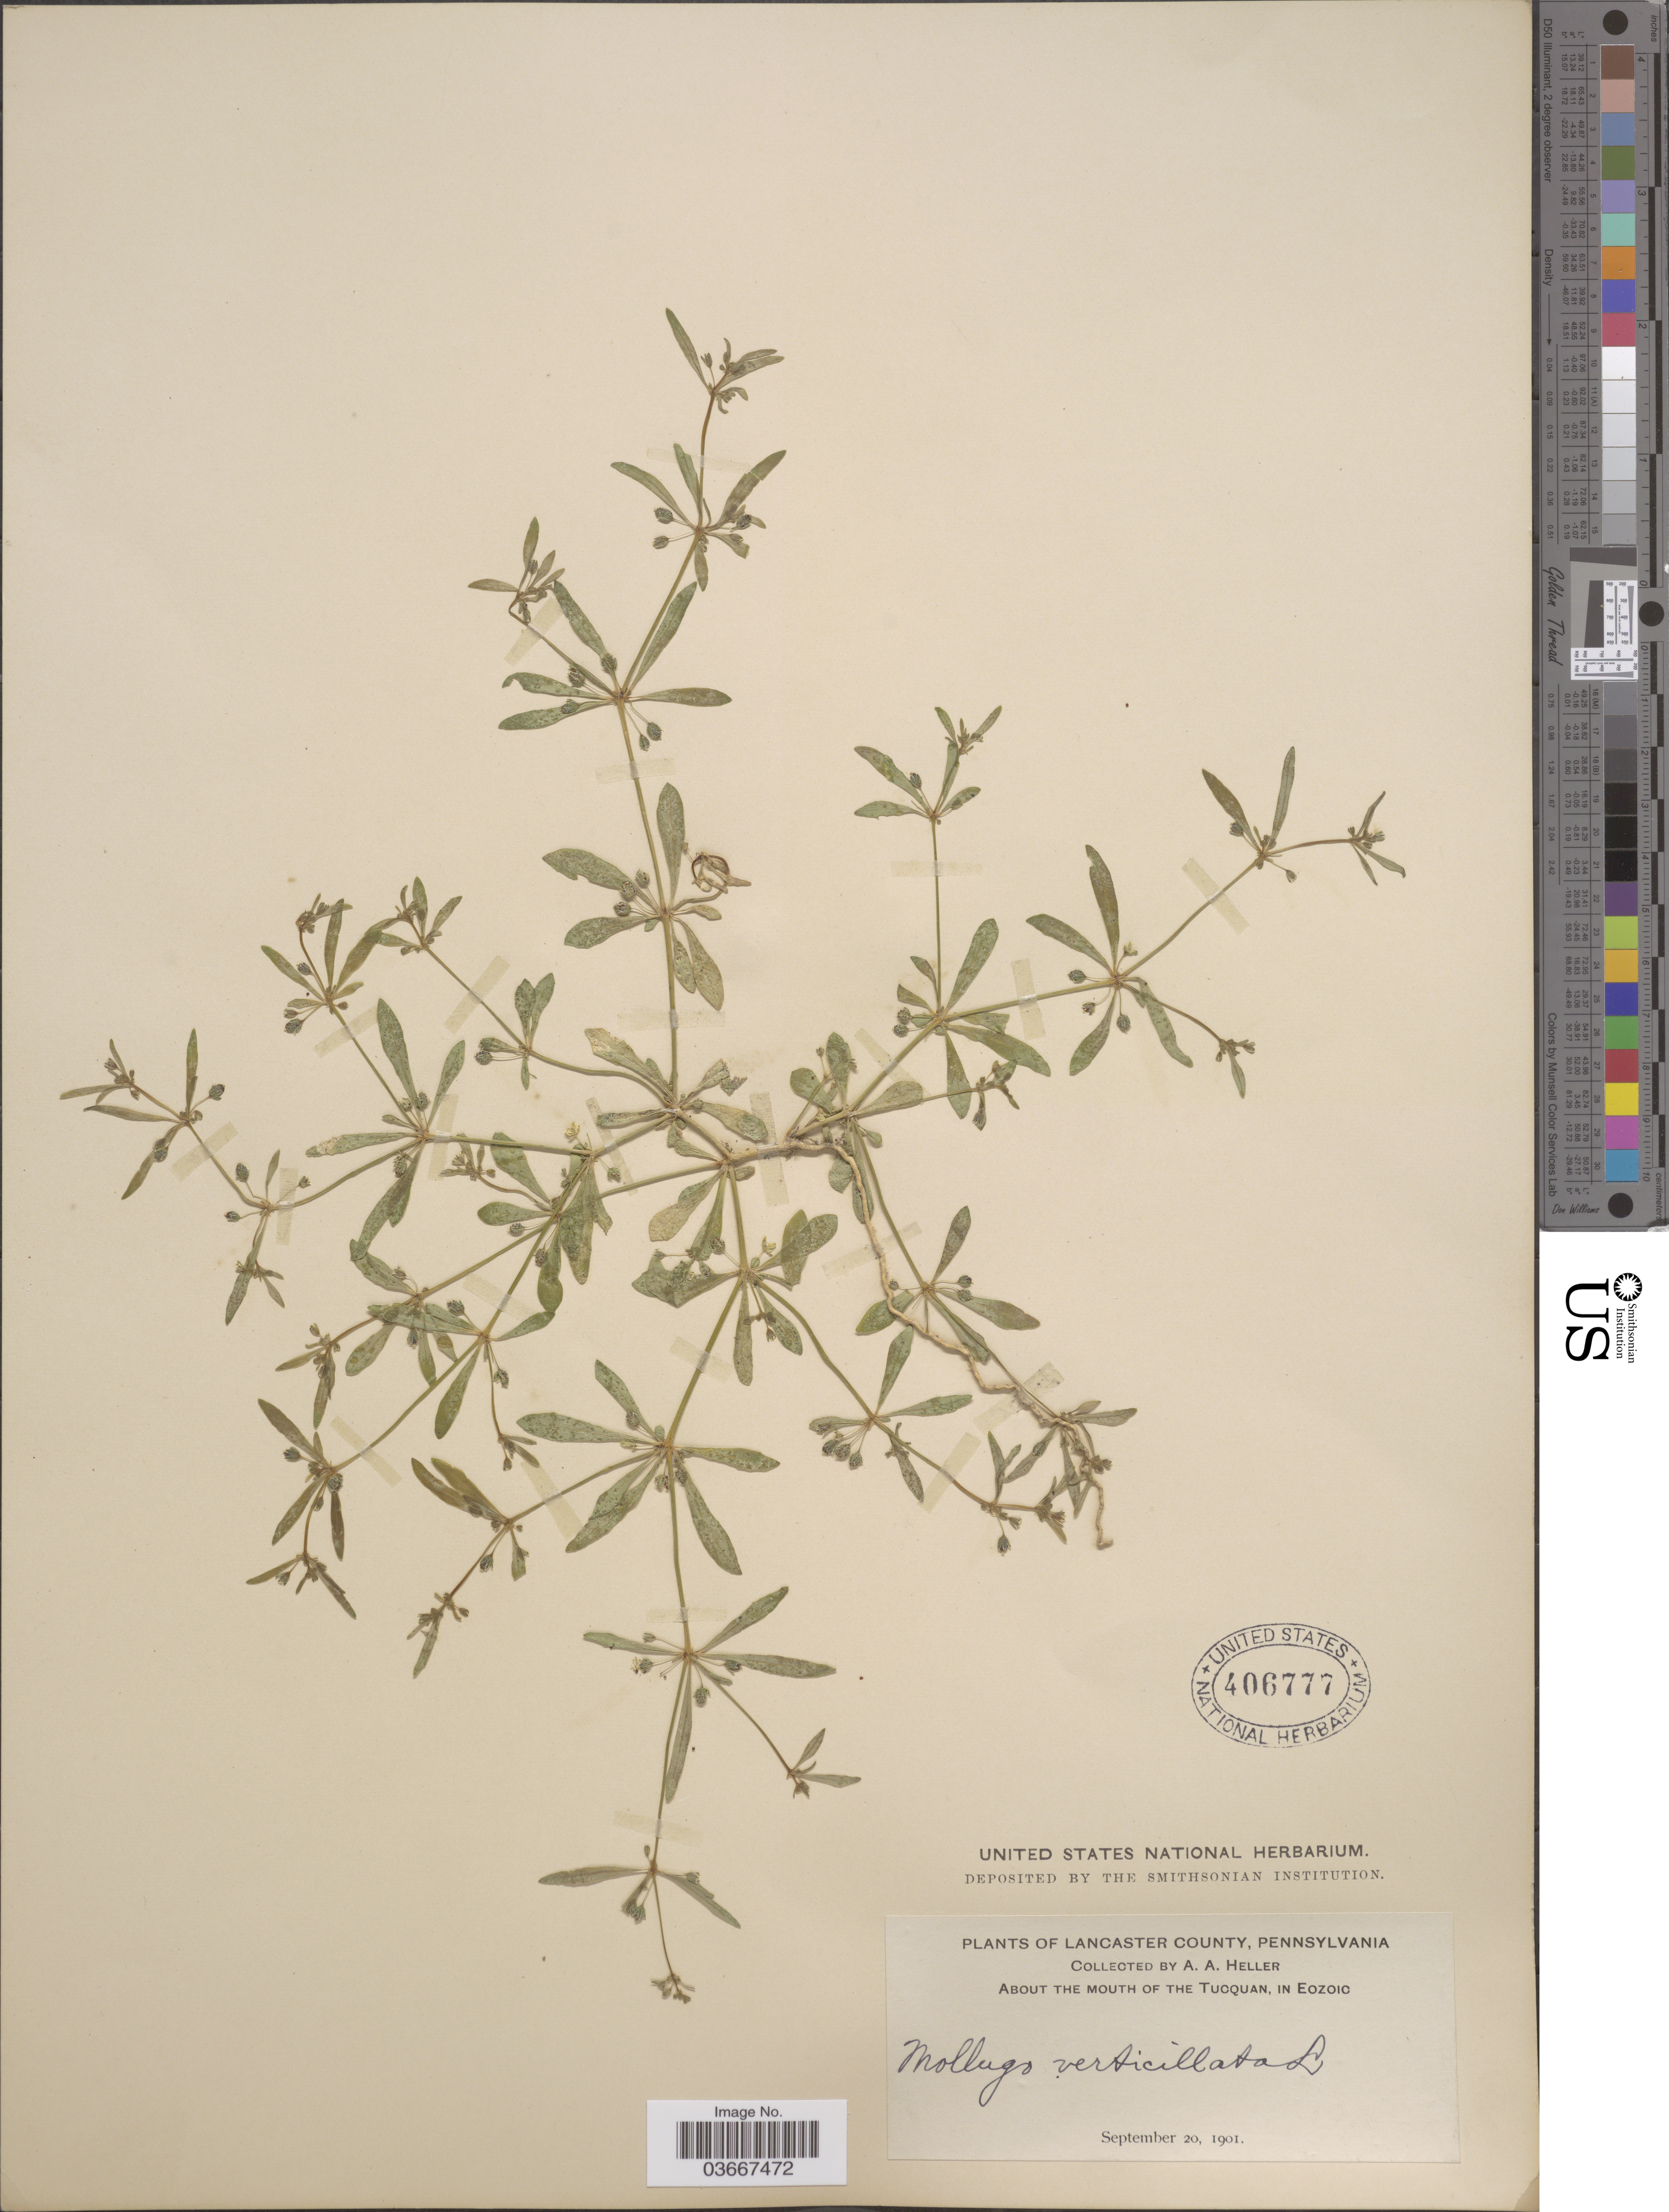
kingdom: Plantae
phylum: Tracheophyta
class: Magnoliopsida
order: Caryophyllales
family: Molluginaceae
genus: Mollugo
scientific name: Mollugo verticillata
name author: L.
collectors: A. A. Heller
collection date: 1901-09-20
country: United States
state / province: Pennsylvania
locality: Lancaster County, About the mouth of the Tucquan, in Eozoic.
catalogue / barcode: US 406777